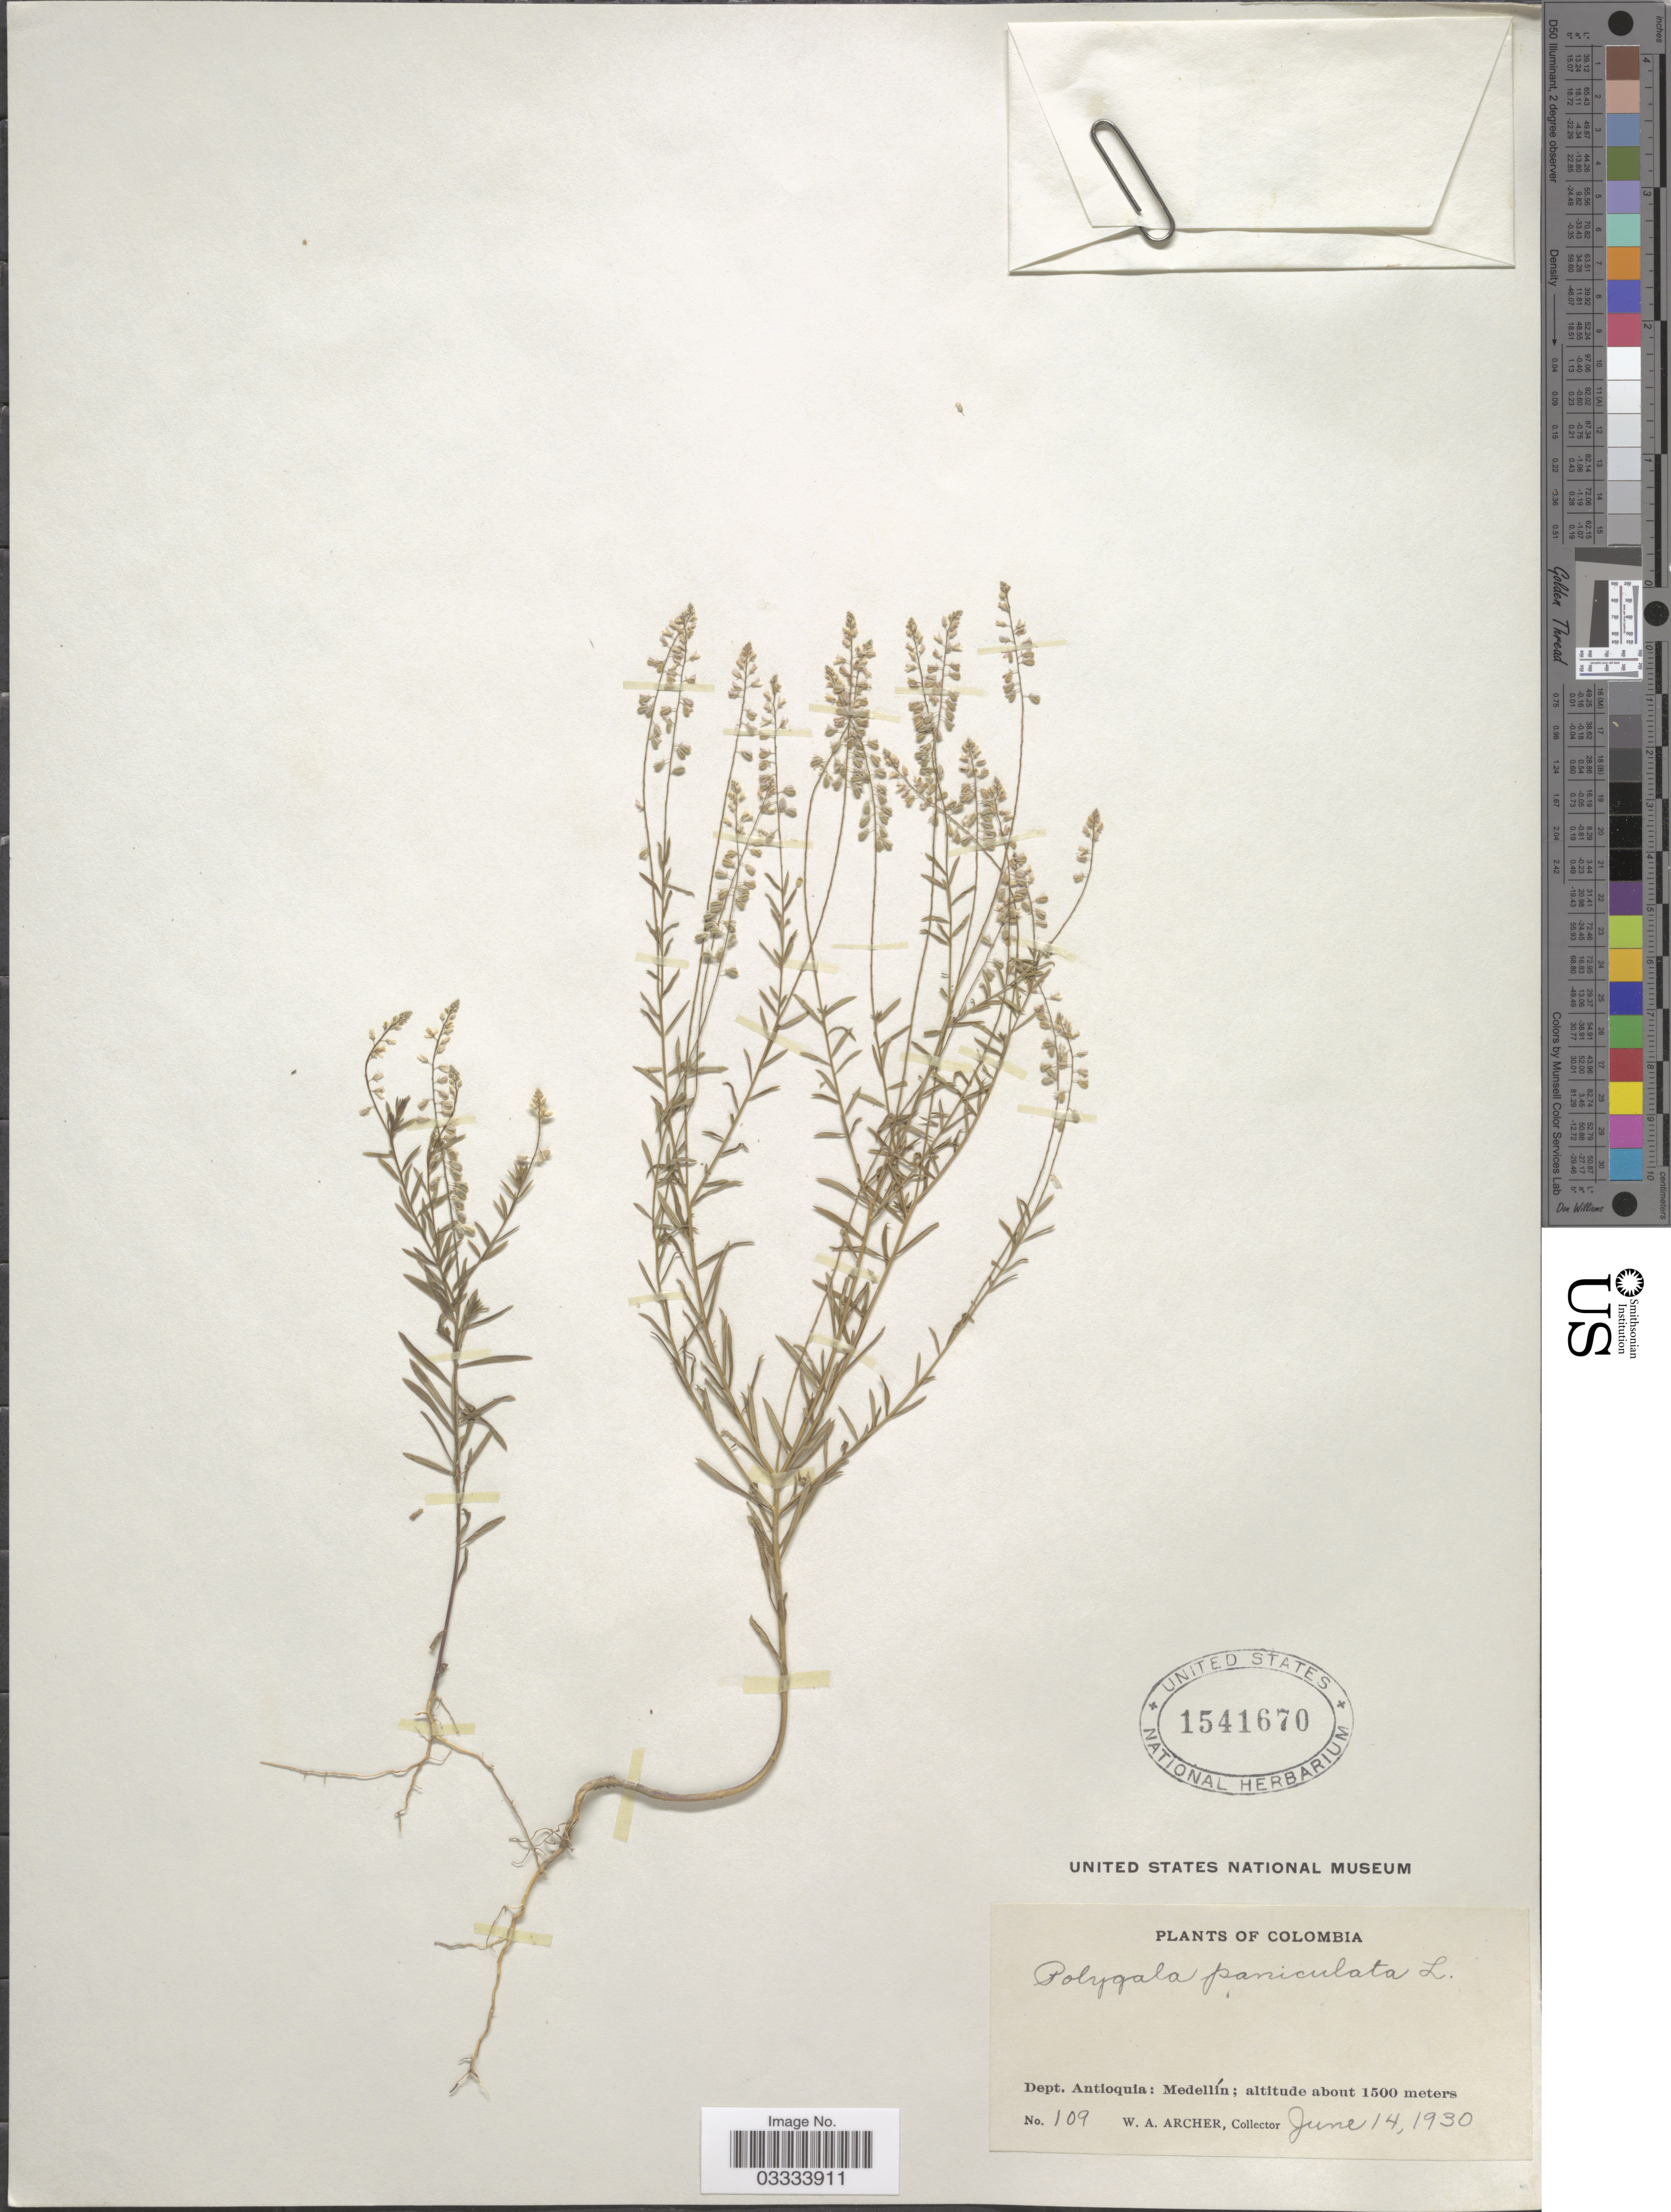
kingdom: Plantae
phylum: Tracheophyta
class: Magnoliopsida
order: Fabales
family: Polygalaceae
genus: Polygala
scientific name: Polygala paniculata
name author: L.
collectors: W. Archer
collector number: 109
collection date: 1930-06-14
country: Colombia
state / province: Antioquia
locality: Dept. Antioquia: Medellín.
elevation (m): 1500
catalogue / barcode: US 1541670